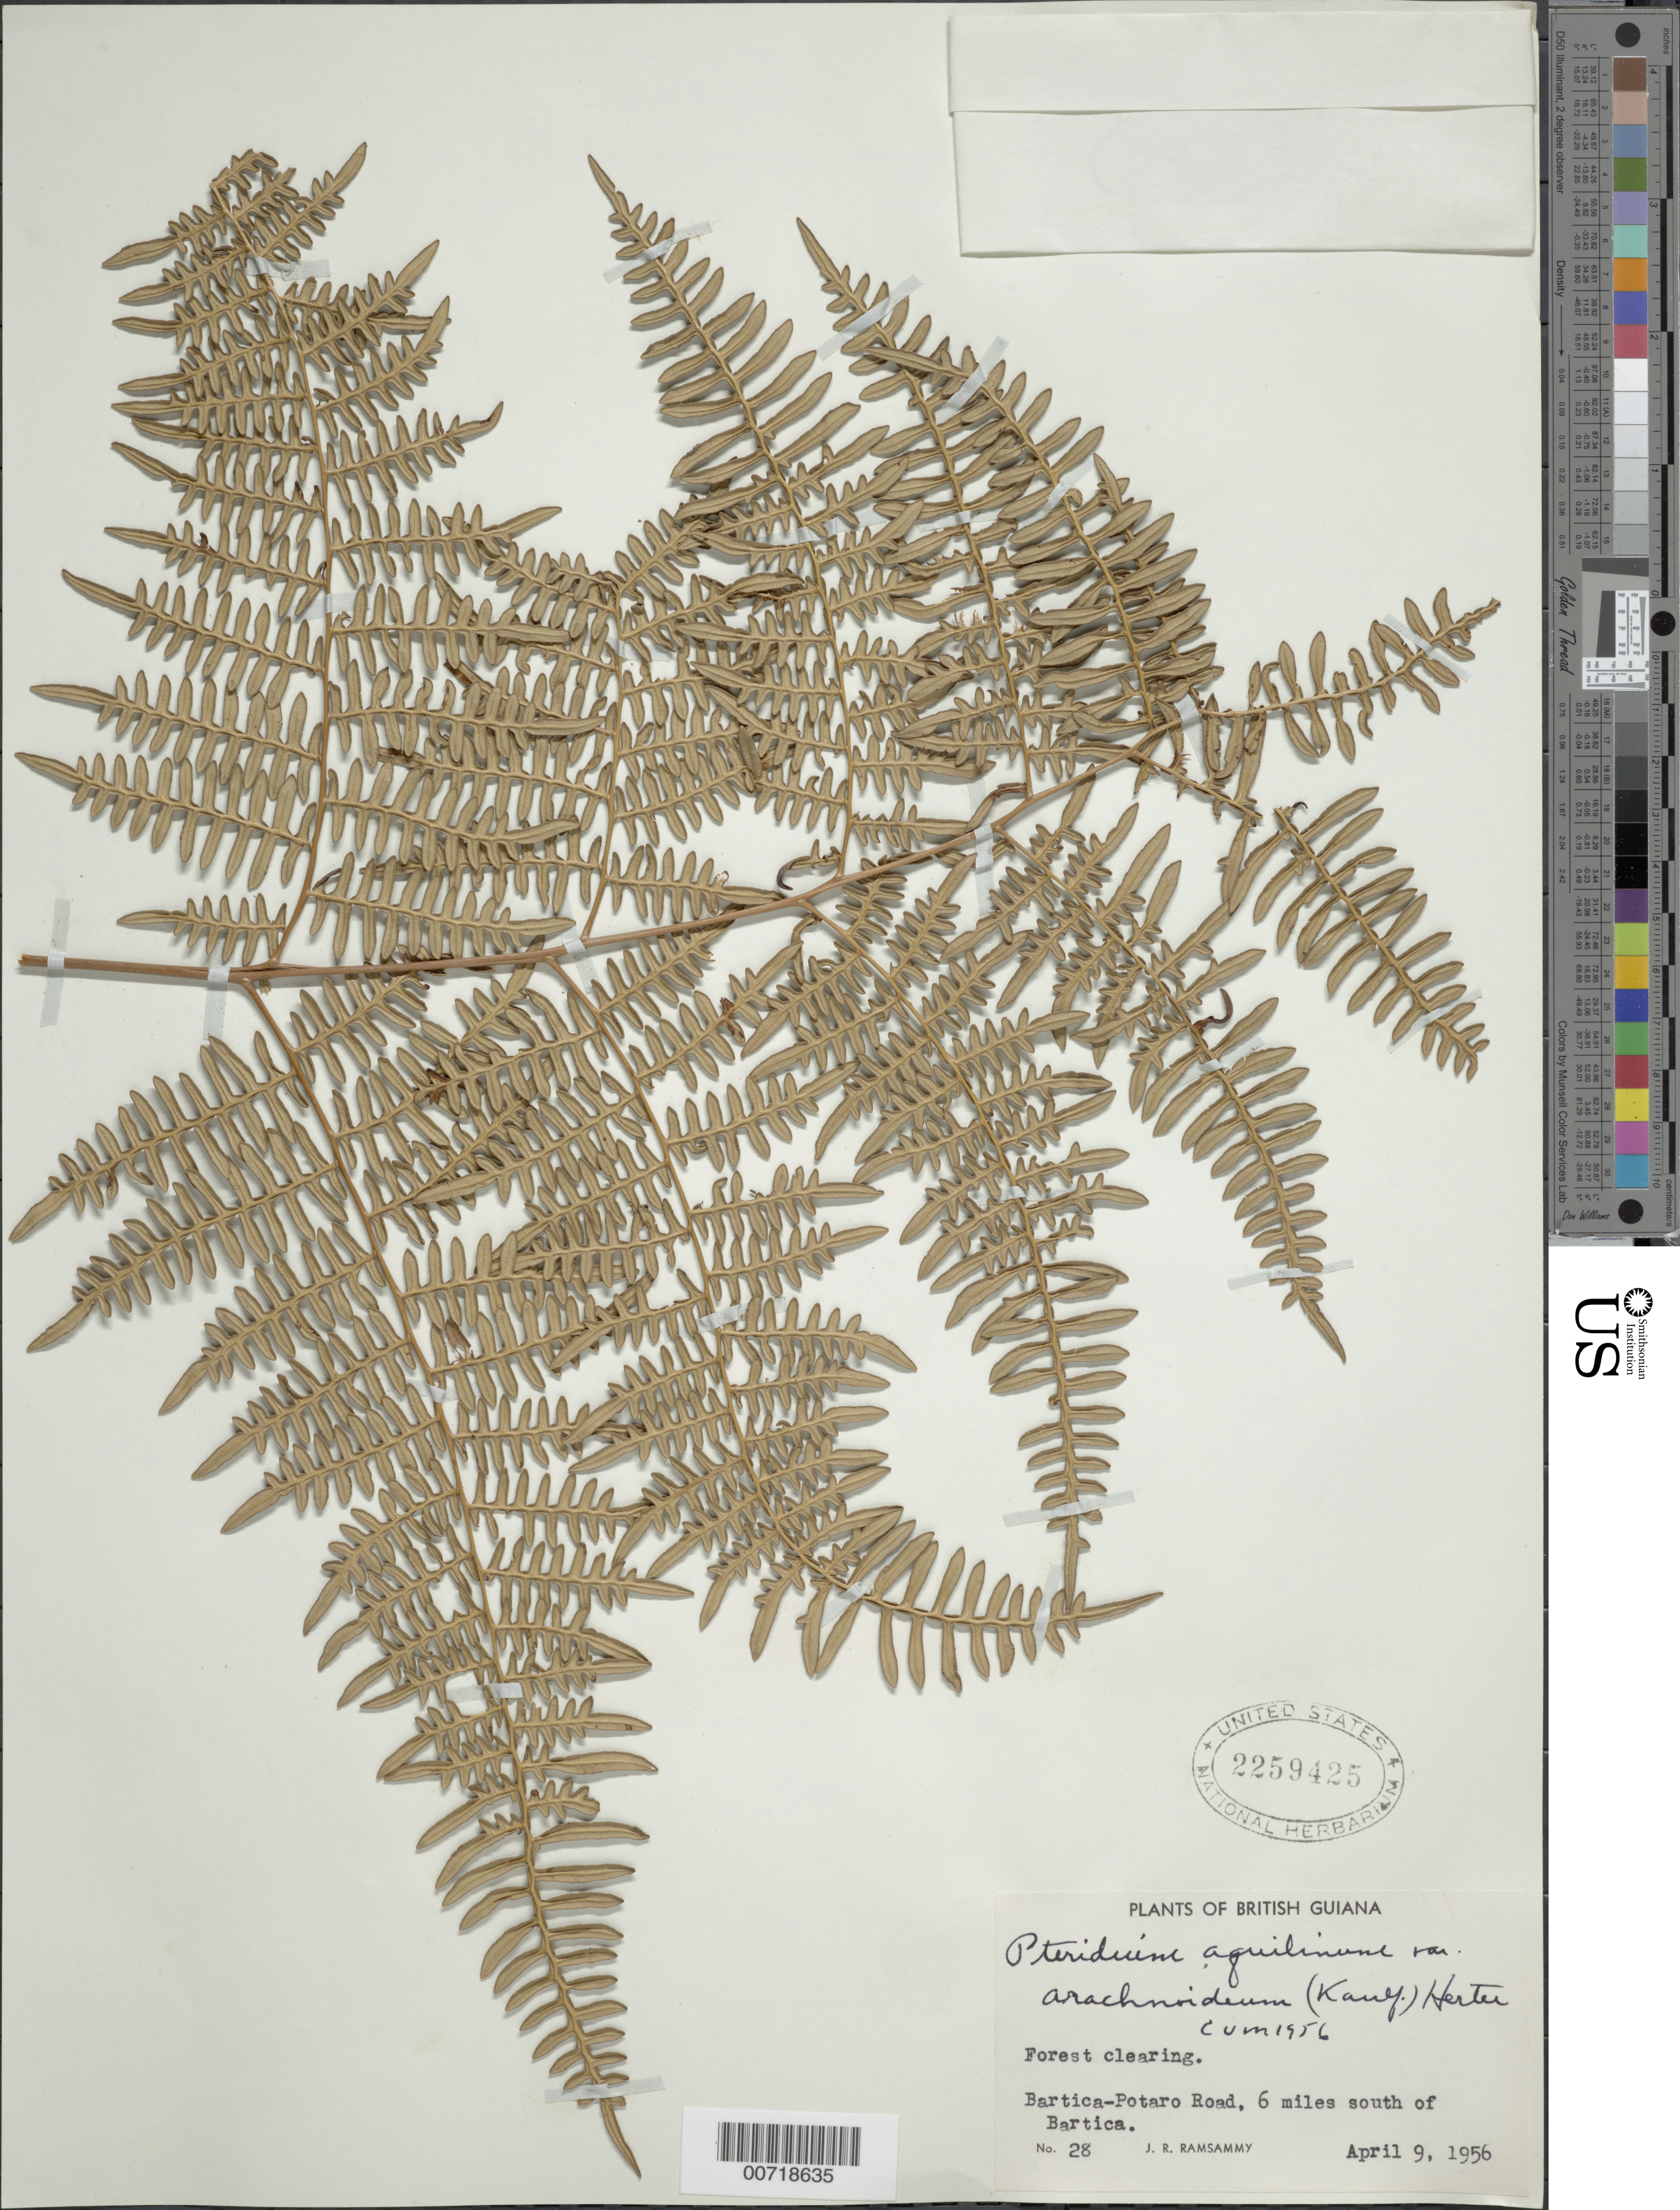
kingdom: Plantae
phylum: Tracheophyta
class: Polypodiopsida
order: Polypodiales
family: Dennstaedtiaceae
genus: Pteridium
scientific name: Pteridium arachnoideum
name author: (Kaulf.) Maxon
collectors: J. Ramsammy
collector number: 28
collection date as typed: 9-Apr-56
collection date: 1956-04-09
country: Guyana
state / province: Cuyuni-Mazaruni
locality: Bartica-Potaro Road, 6 mi. S of Bartica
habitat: Forest clearing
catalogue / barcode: US 2259425